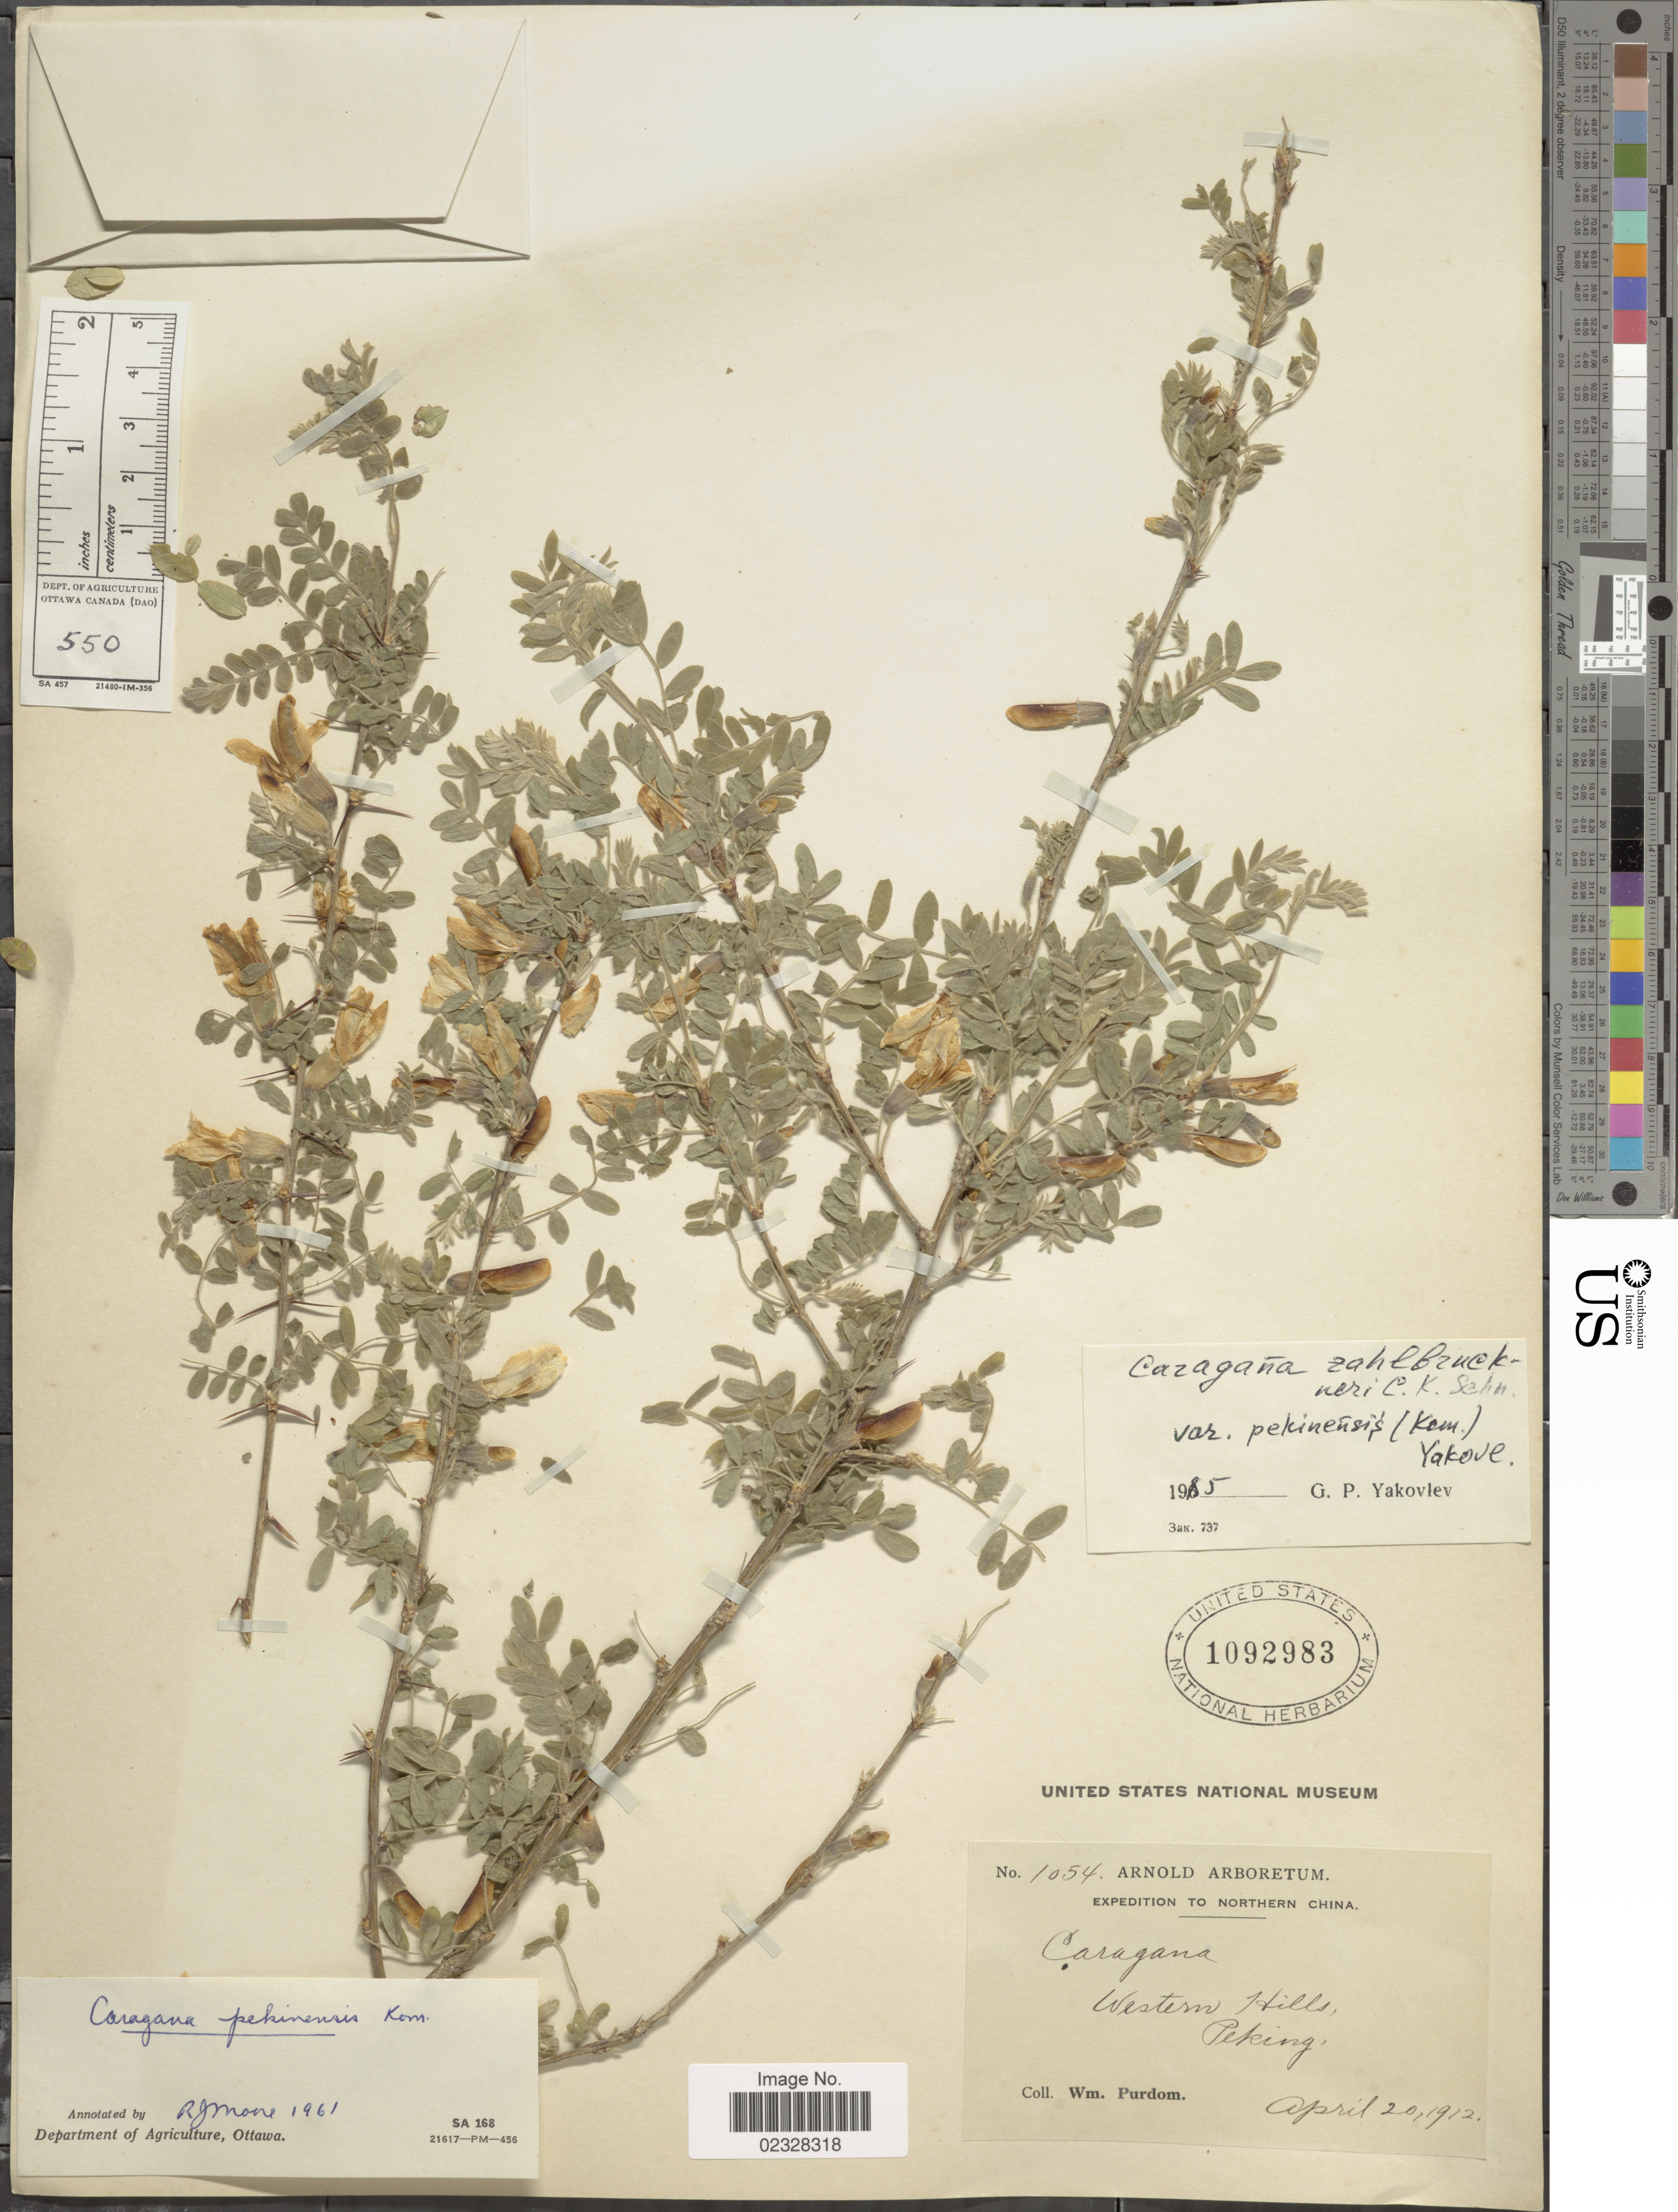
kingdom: Plantae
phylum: Tracheophyta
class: Magnoliopsida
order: Fabales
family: Fabaceae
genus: Caragana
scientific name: Caragana zahlbruckneri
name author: C.K. Schneid.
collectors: W. Purdom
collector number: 1054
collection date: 1912-04-20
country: China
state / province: Beijing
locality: Western Hills, Peking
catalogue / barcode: US 1092983